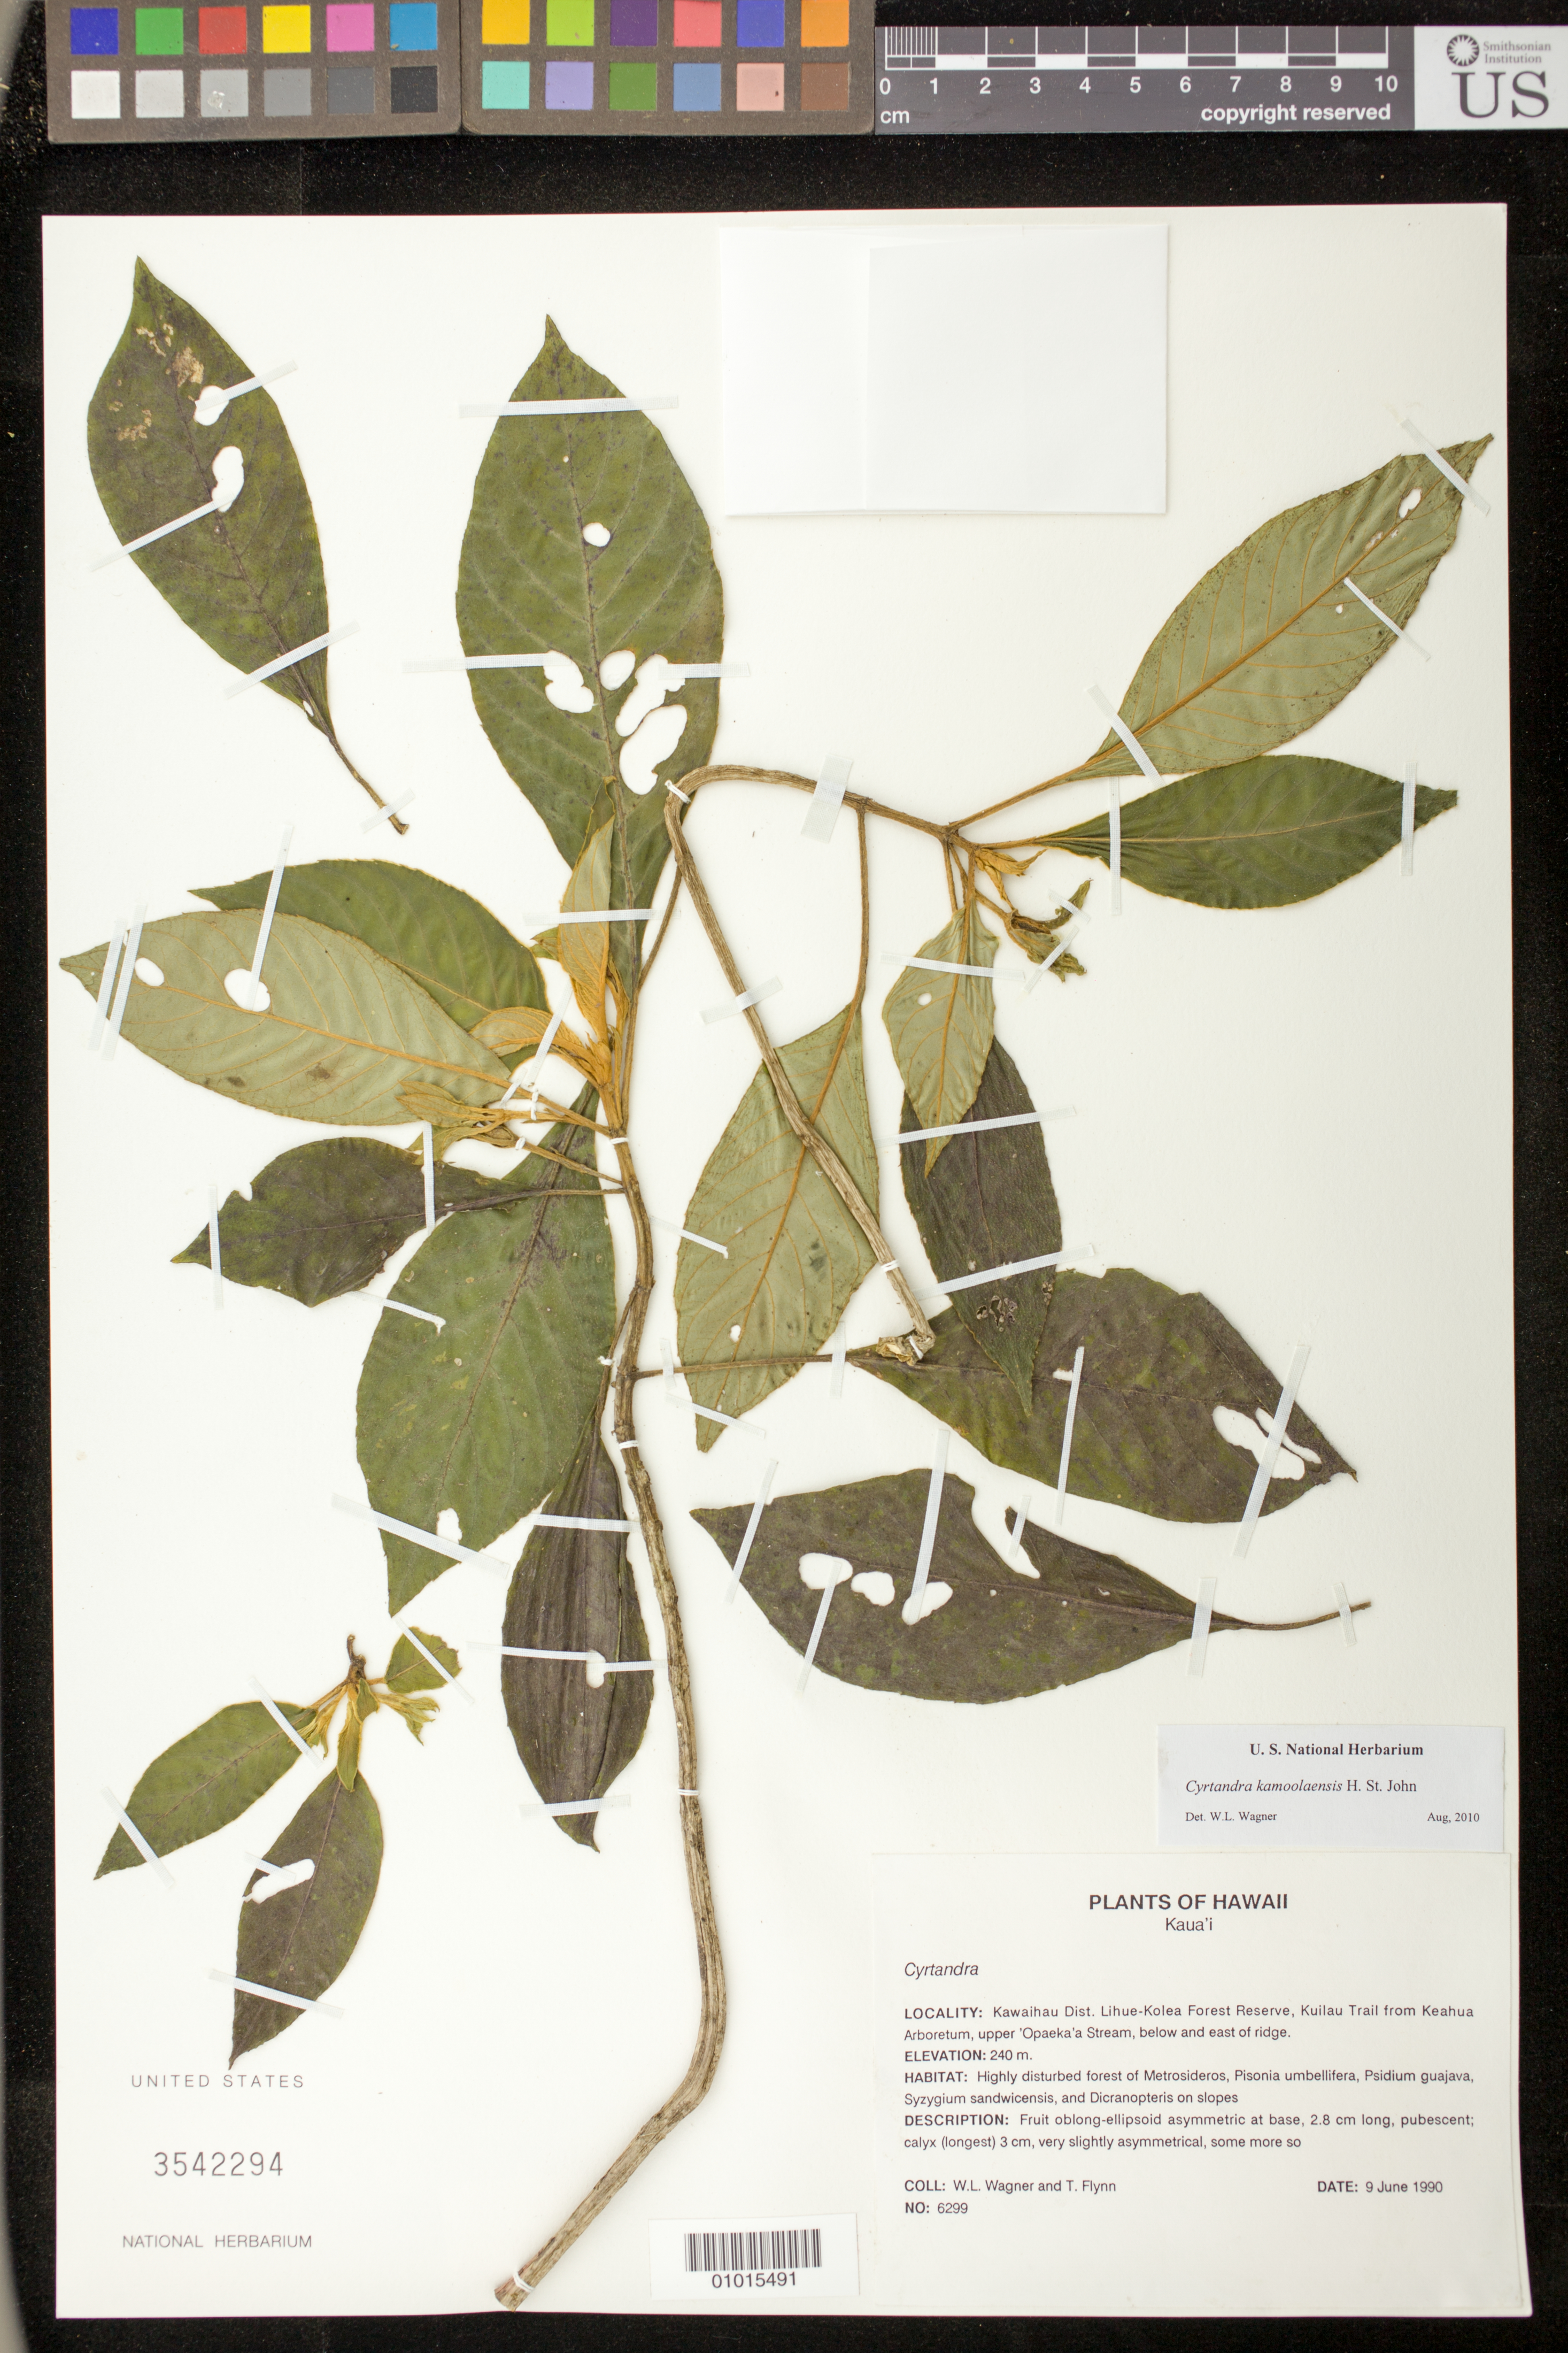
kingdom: Plantae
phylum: Tracheophyta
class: Magnoliopsida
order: Lamiales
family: Gesneriaceae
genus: Cyrtandra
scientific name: Cyrtandra kamoolaensis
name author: H. St. John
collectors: W. L. Wagner & T. W. Flynn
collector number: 6299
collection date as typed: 9 Jun 1990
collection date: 1990-06-09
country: United States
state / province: Hawaii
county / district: Kauai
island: Kaua'i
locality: Kawaihau District, Lihue-Kolea Forest Reserve, Kuilau Trail from Keahua Arboretum, upper Opaekaa Stream, below and east of ridge.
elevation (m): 240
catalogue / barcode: US 3542294